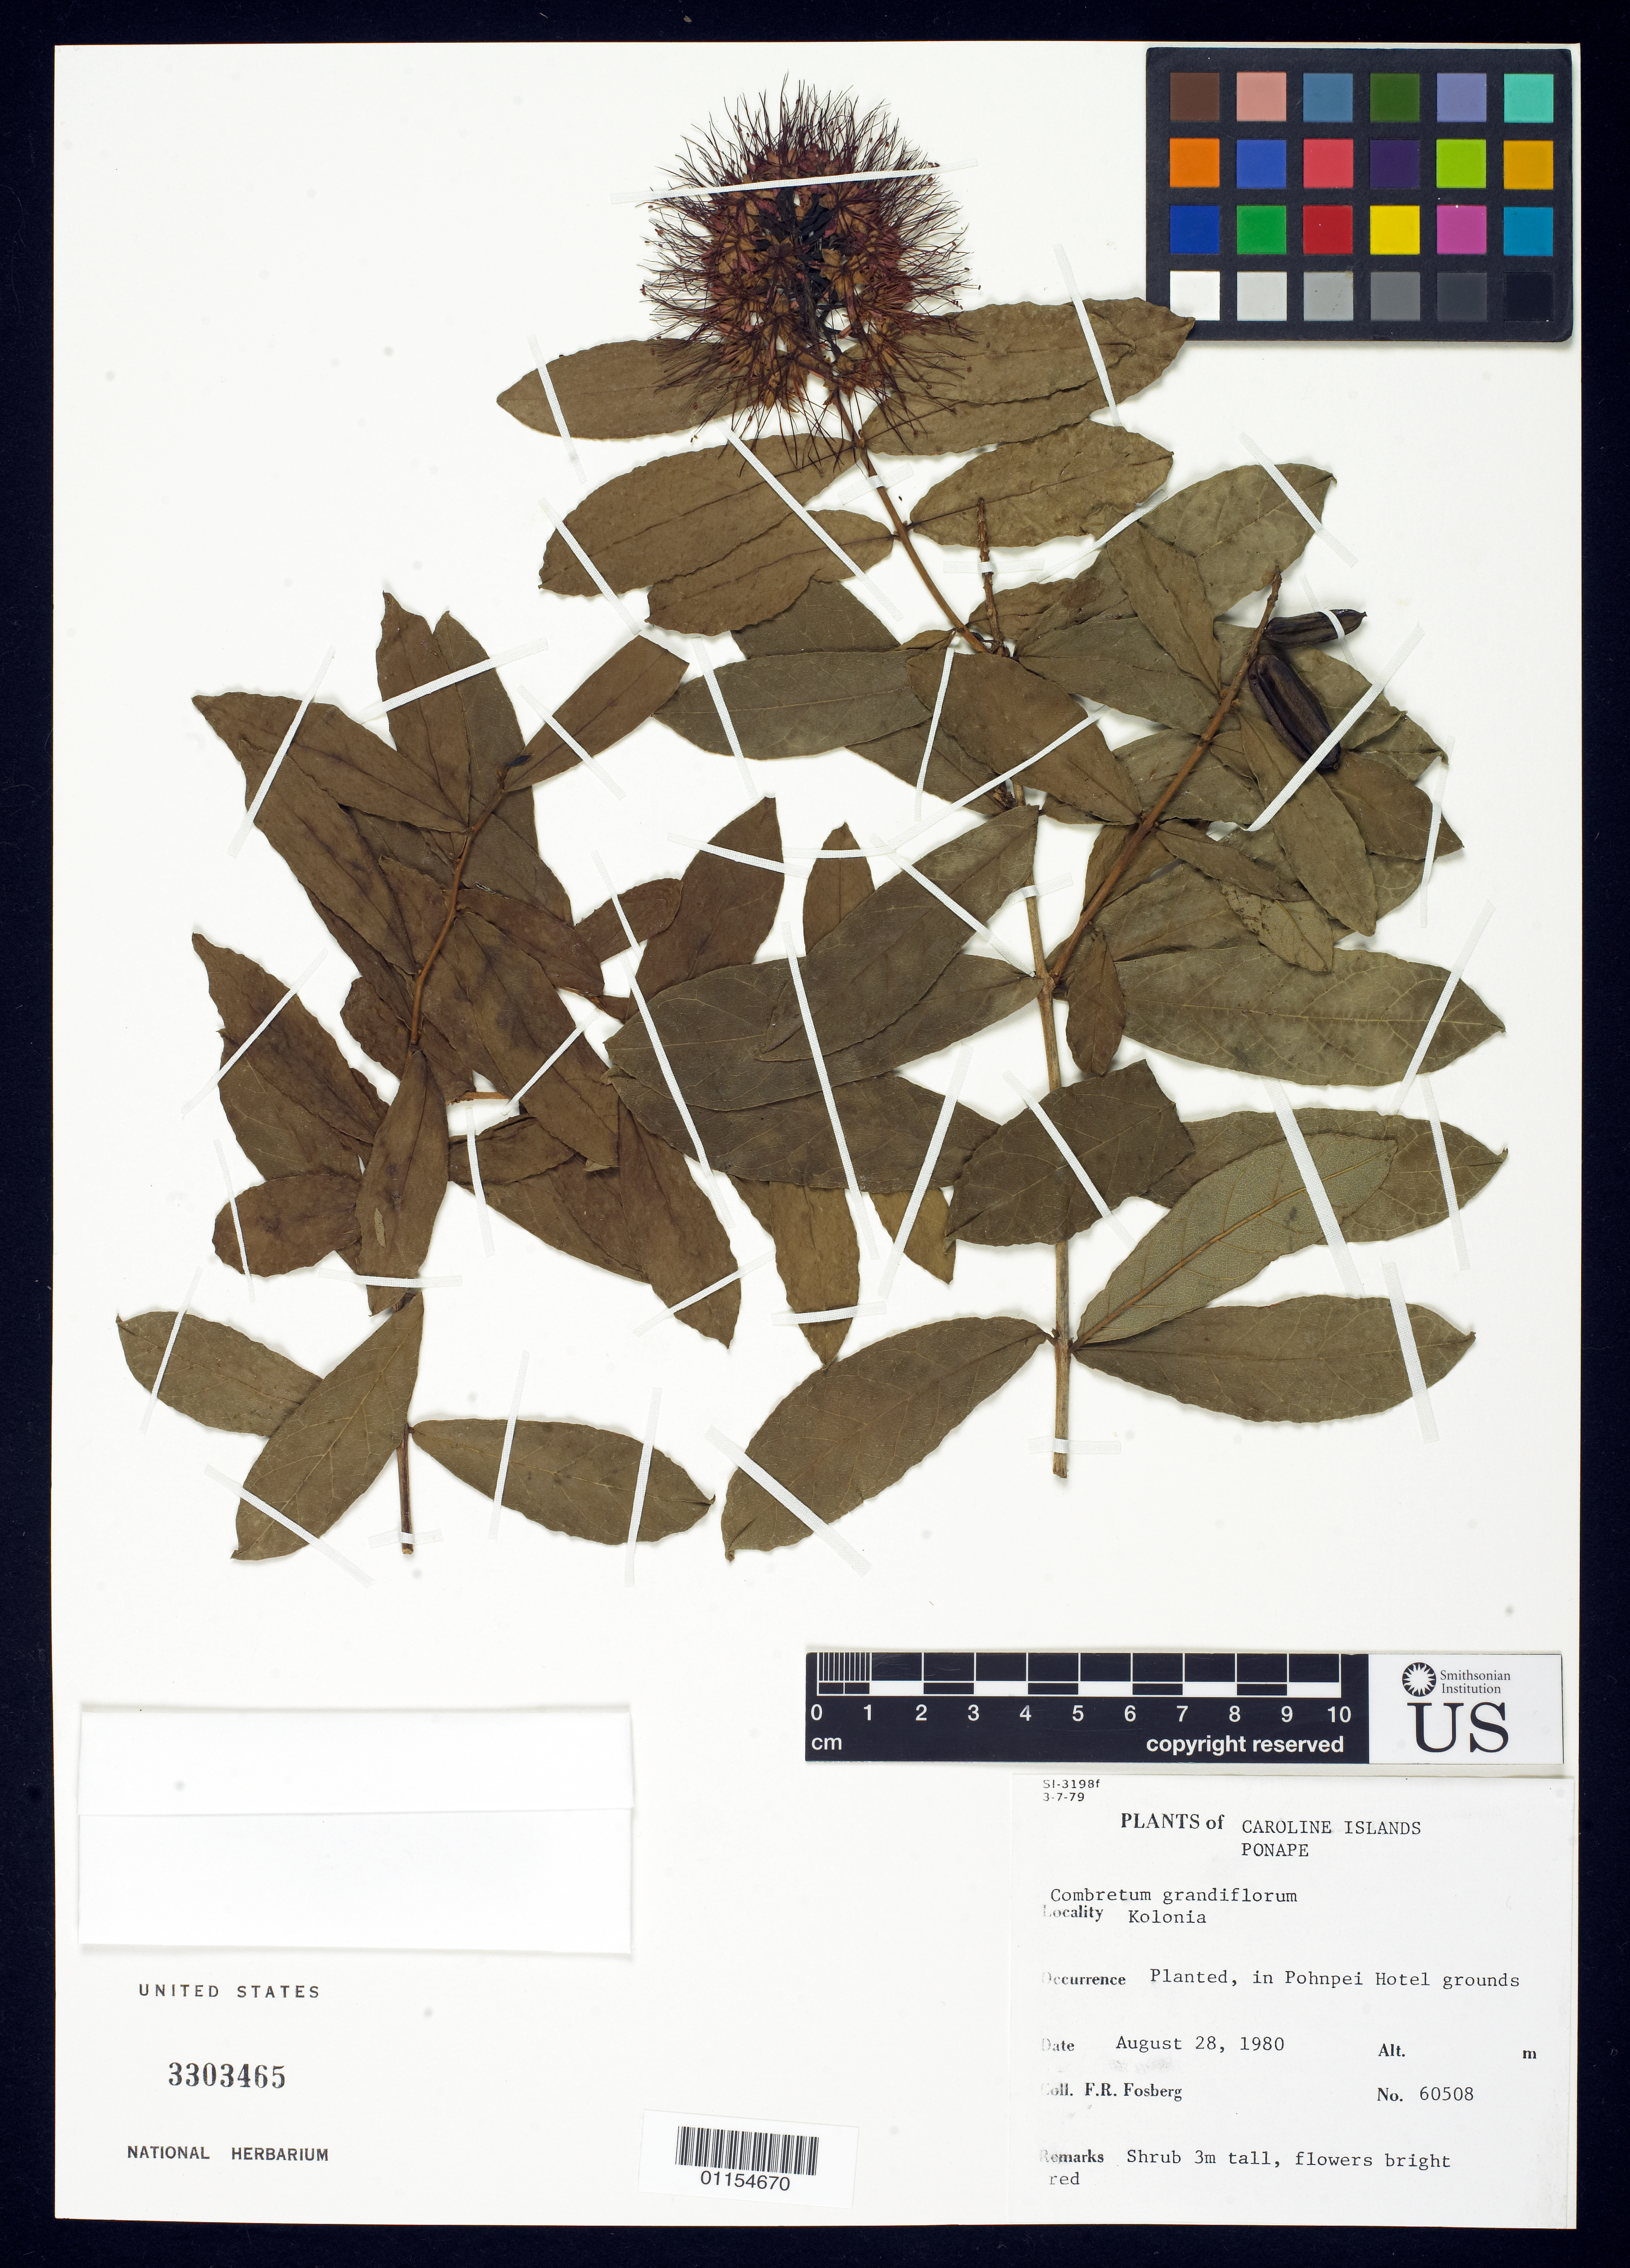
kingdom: Plantae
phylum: Tracheophyta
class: Magnoliopsida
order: Myrtales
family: Combretaceae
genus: Combretum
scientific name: Combretum grandiflorum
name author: G. Don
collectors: F. R. Fosberg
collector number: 60508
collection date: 1980-08-28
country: Micronesia, Federated States of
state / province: Pohnpei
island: Pohnpei [Ponape]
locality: Kolonia, Planted in Pohnpei hotel grounds.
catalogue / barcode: US 3303465